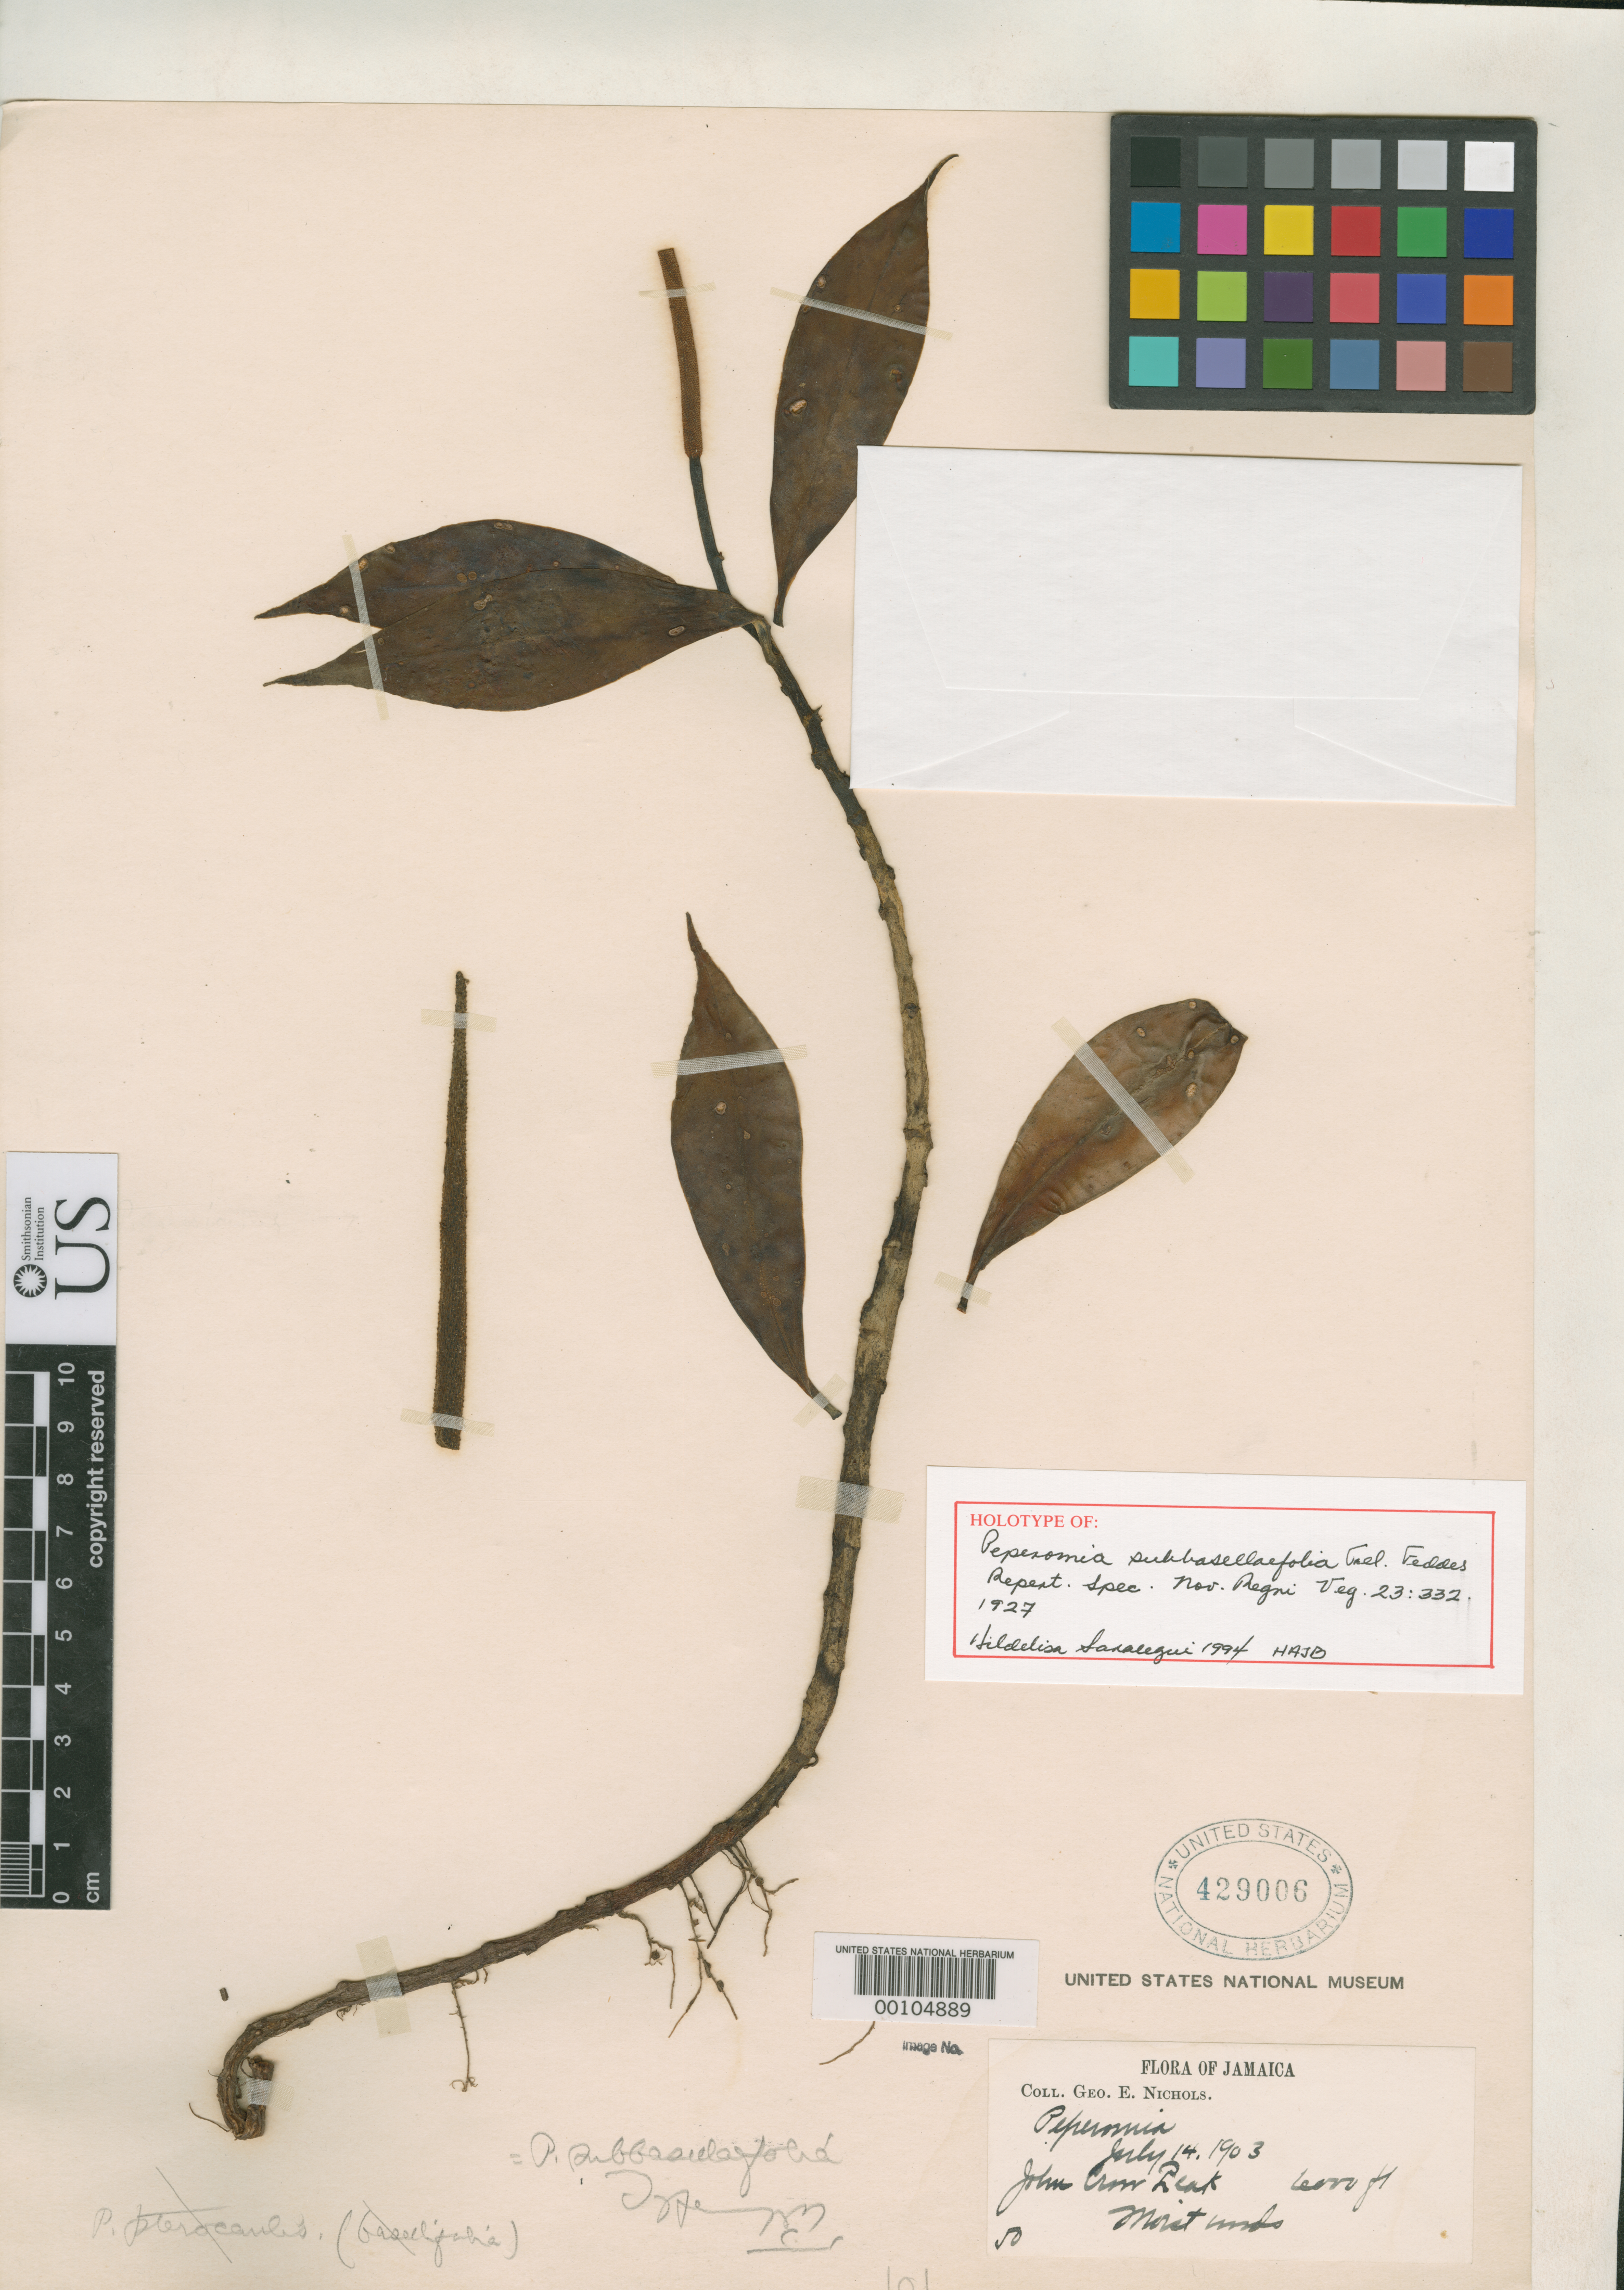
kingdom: Plantae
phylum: Tracheophyta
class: Magnoliopsida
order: Piperales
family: Piperaceae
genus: Peperomia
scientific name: Peperomia subbasellaefolia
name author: Trel.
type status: Holotype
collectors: G. E. Nichols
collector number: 50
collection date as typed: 14 Jul 1903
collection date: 1903-07-14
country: Jamaica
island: Greater Antilles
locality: John Crow Peak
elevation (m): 1829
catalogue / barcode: US 429006